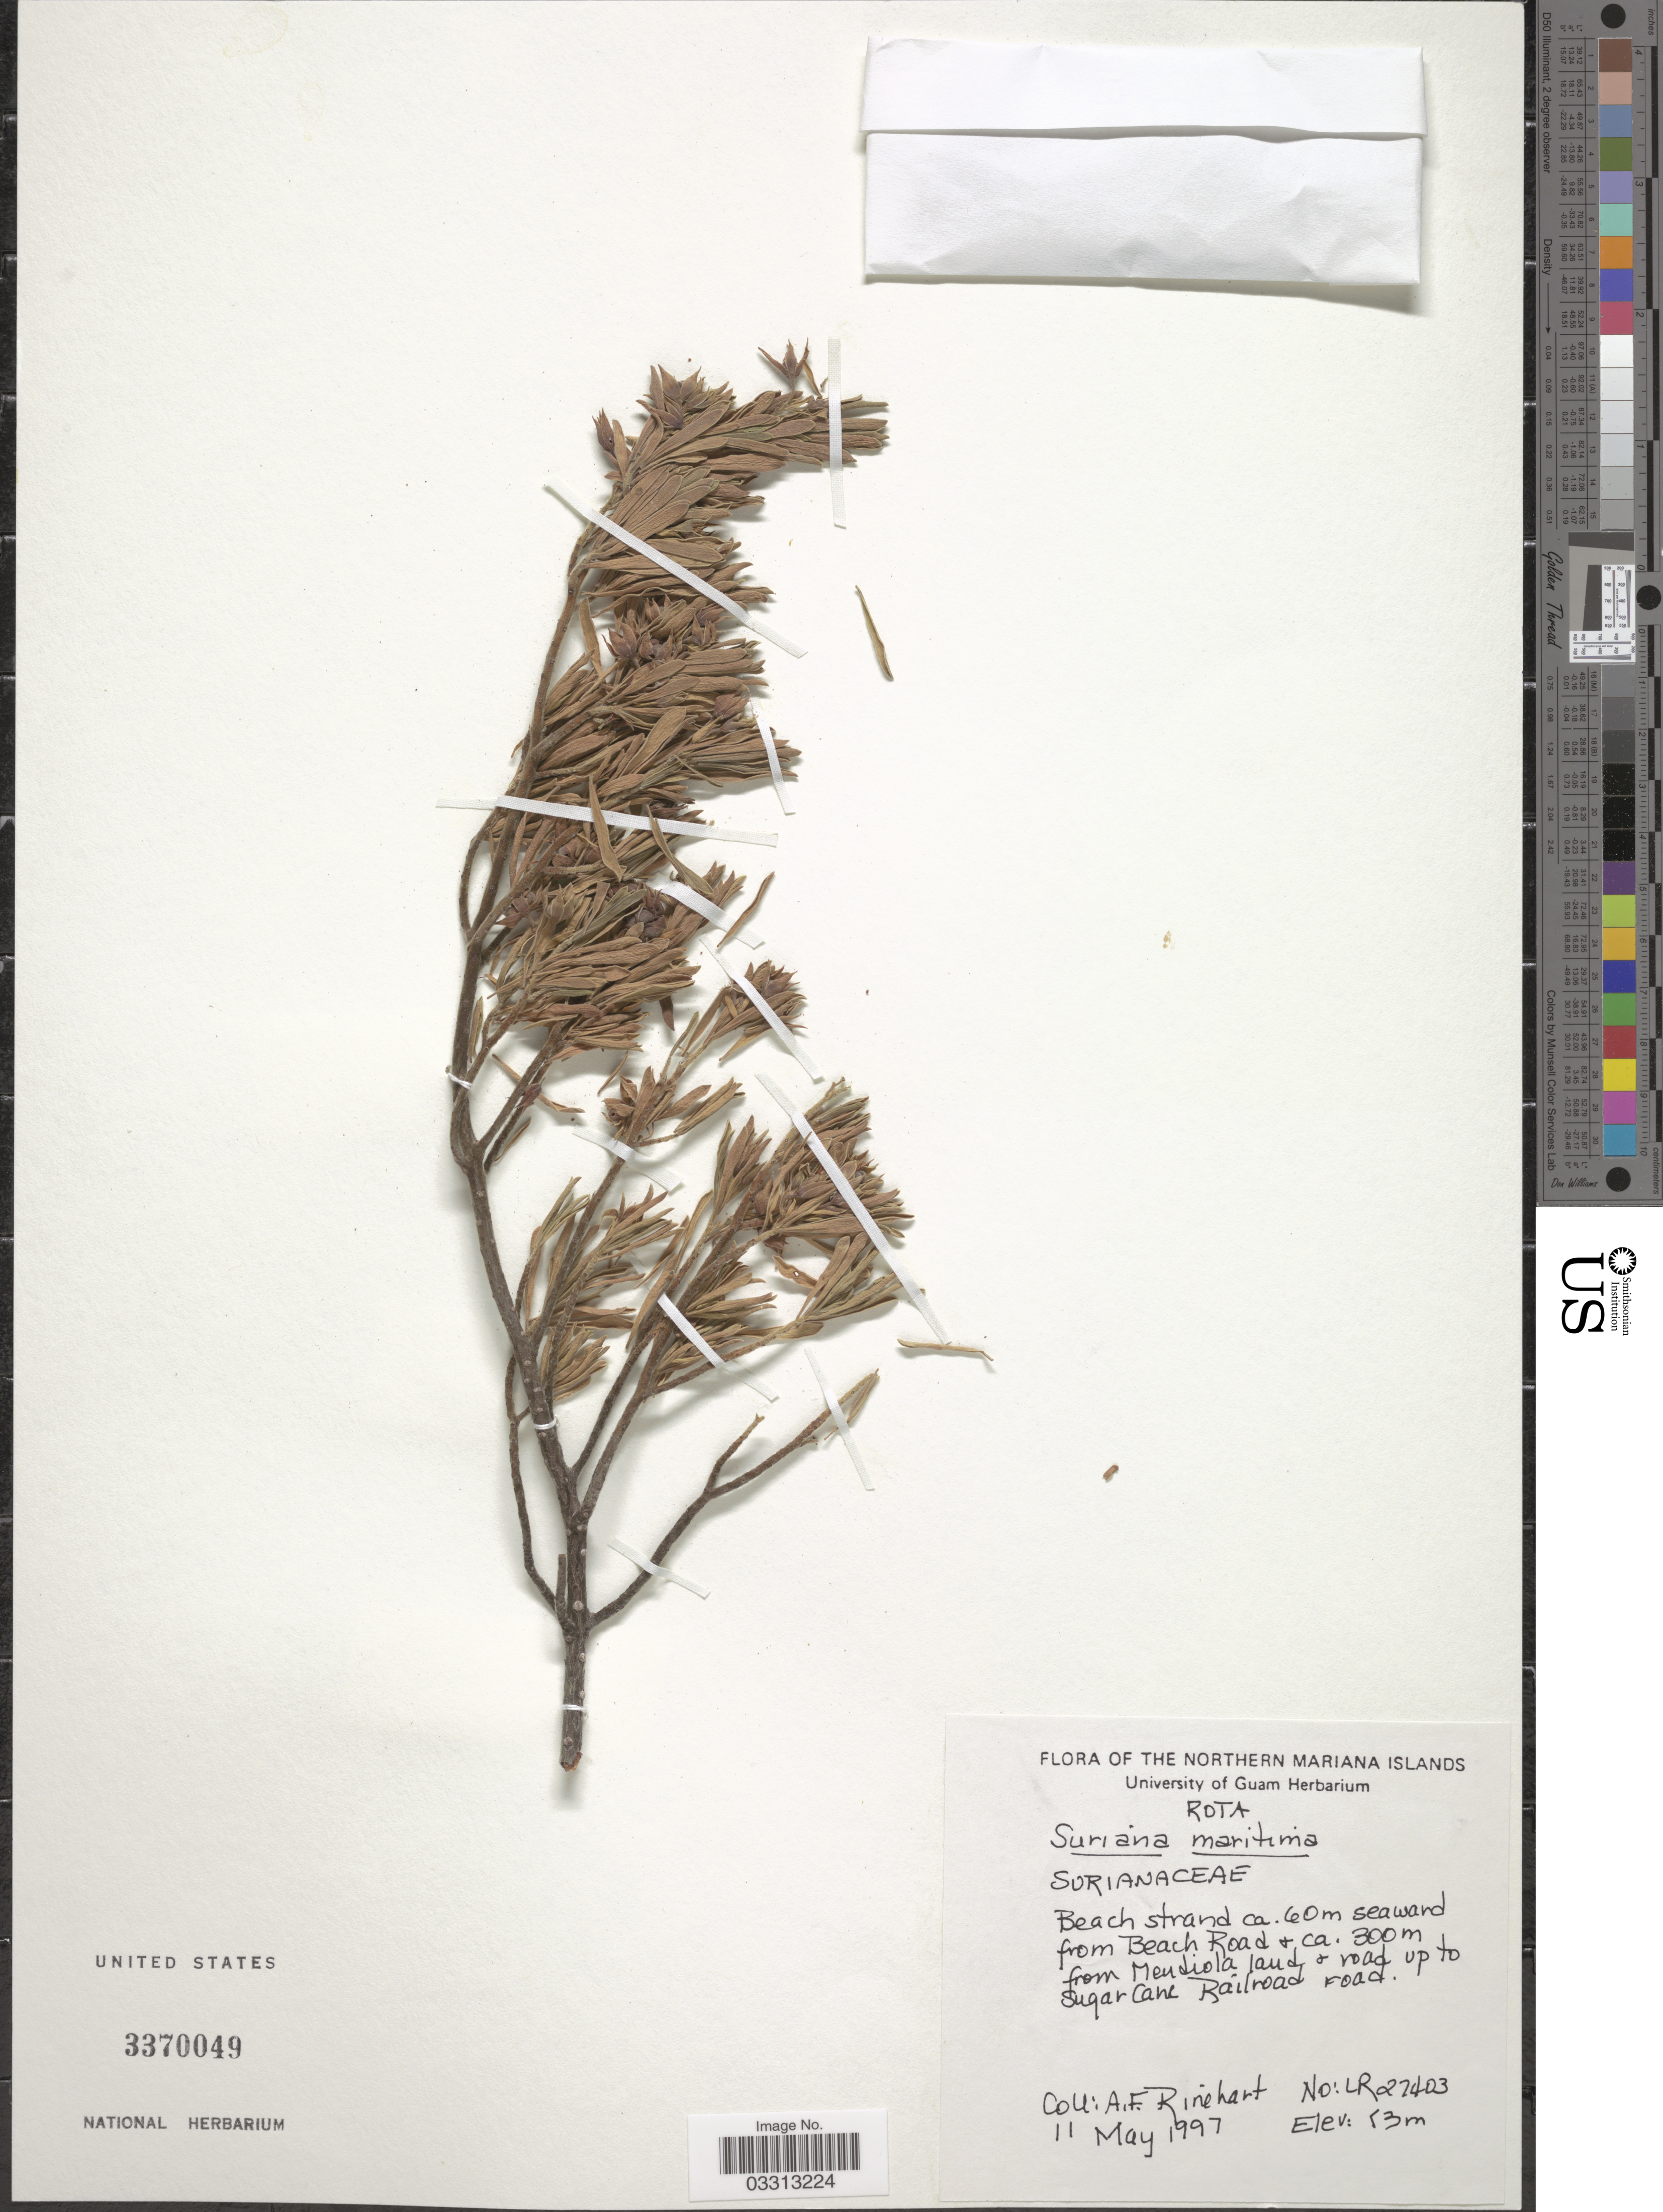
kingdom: Plantae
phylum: Tracheophyta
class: Magnoliopsida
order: Fabales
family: Surianaceae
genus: Suriana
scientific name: Suriana maritima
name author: L.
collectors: A. Rinehart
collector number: LR27403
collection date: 1997-05-11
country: Northern Mariana Islands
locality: Rota. Beach strand ca. 60 m seaward from Beach Road & ca. 300 m from Mendiola land[interpreted] [interpreted] road up to Sugar Cane Railroad road.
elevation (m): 3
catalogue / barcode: US 3370049